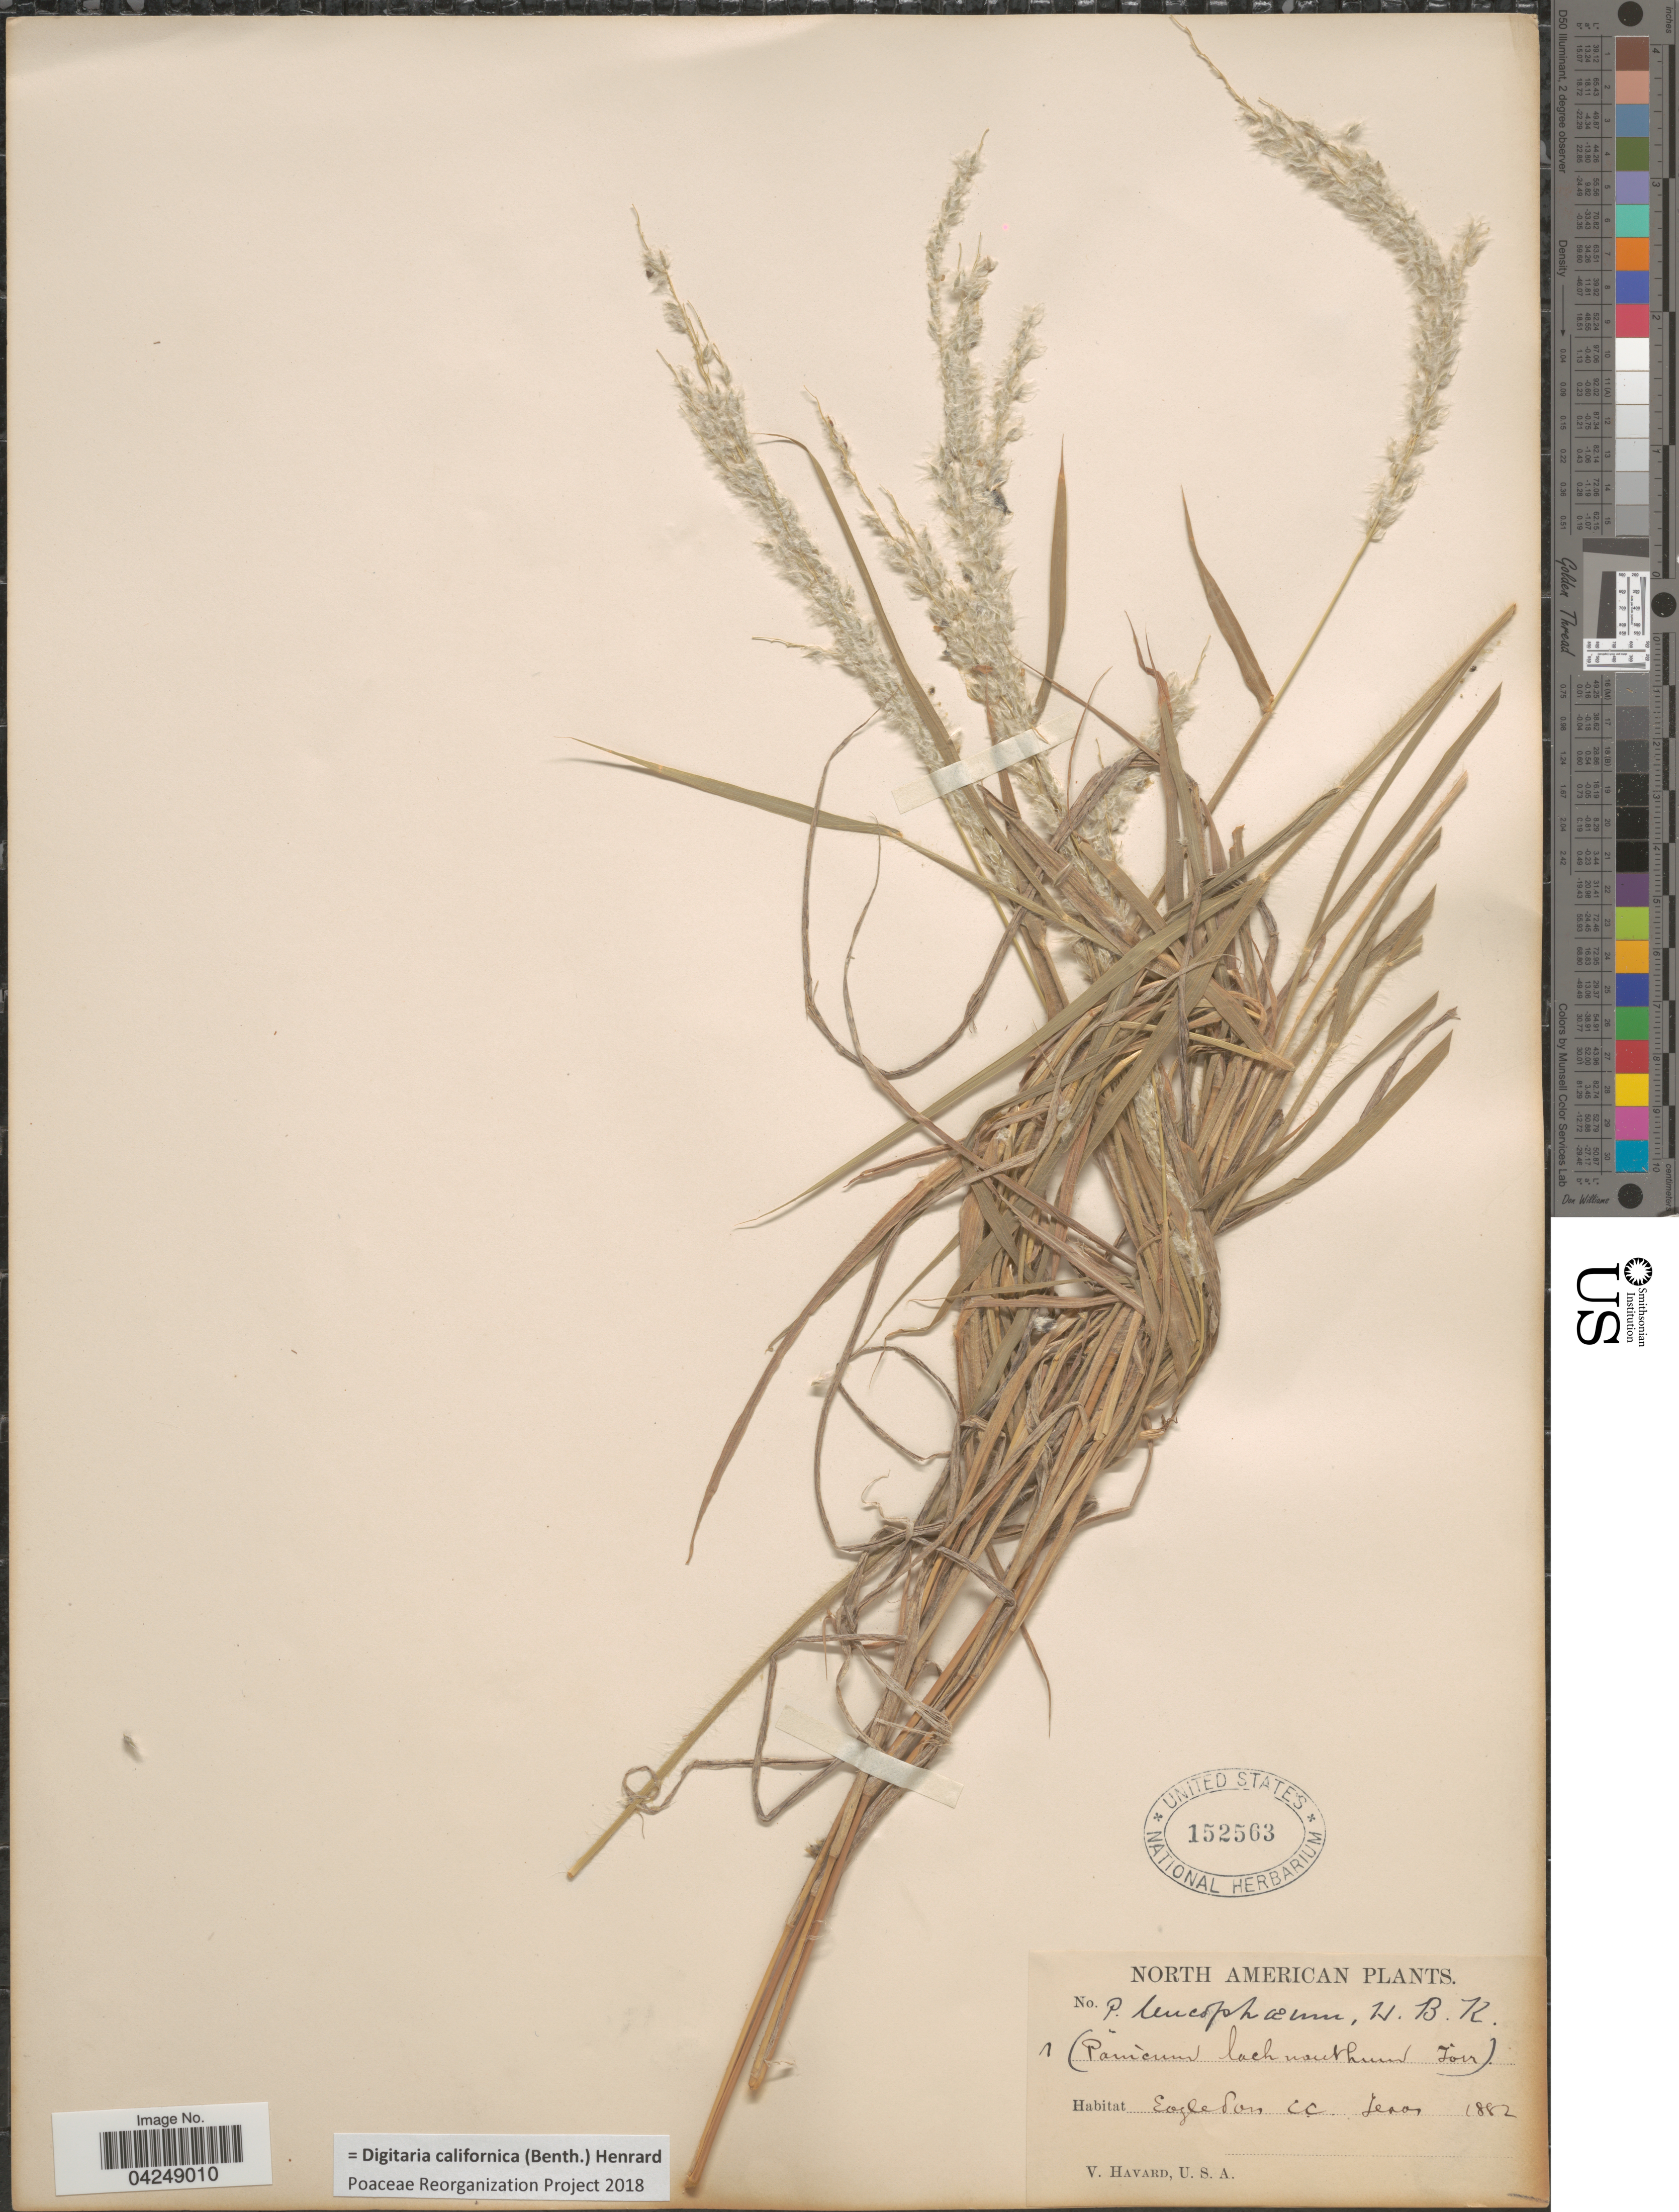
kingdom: Plantae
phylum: Tracheophyta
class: Liliopsida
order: Poales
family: Poaceae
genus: Digitaria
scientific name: Digitaria californica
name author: (Benth.) Henr.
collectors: V. Havard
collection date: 1882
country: United States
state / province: Texas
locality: Eagledon CC.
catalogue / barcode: US 152563